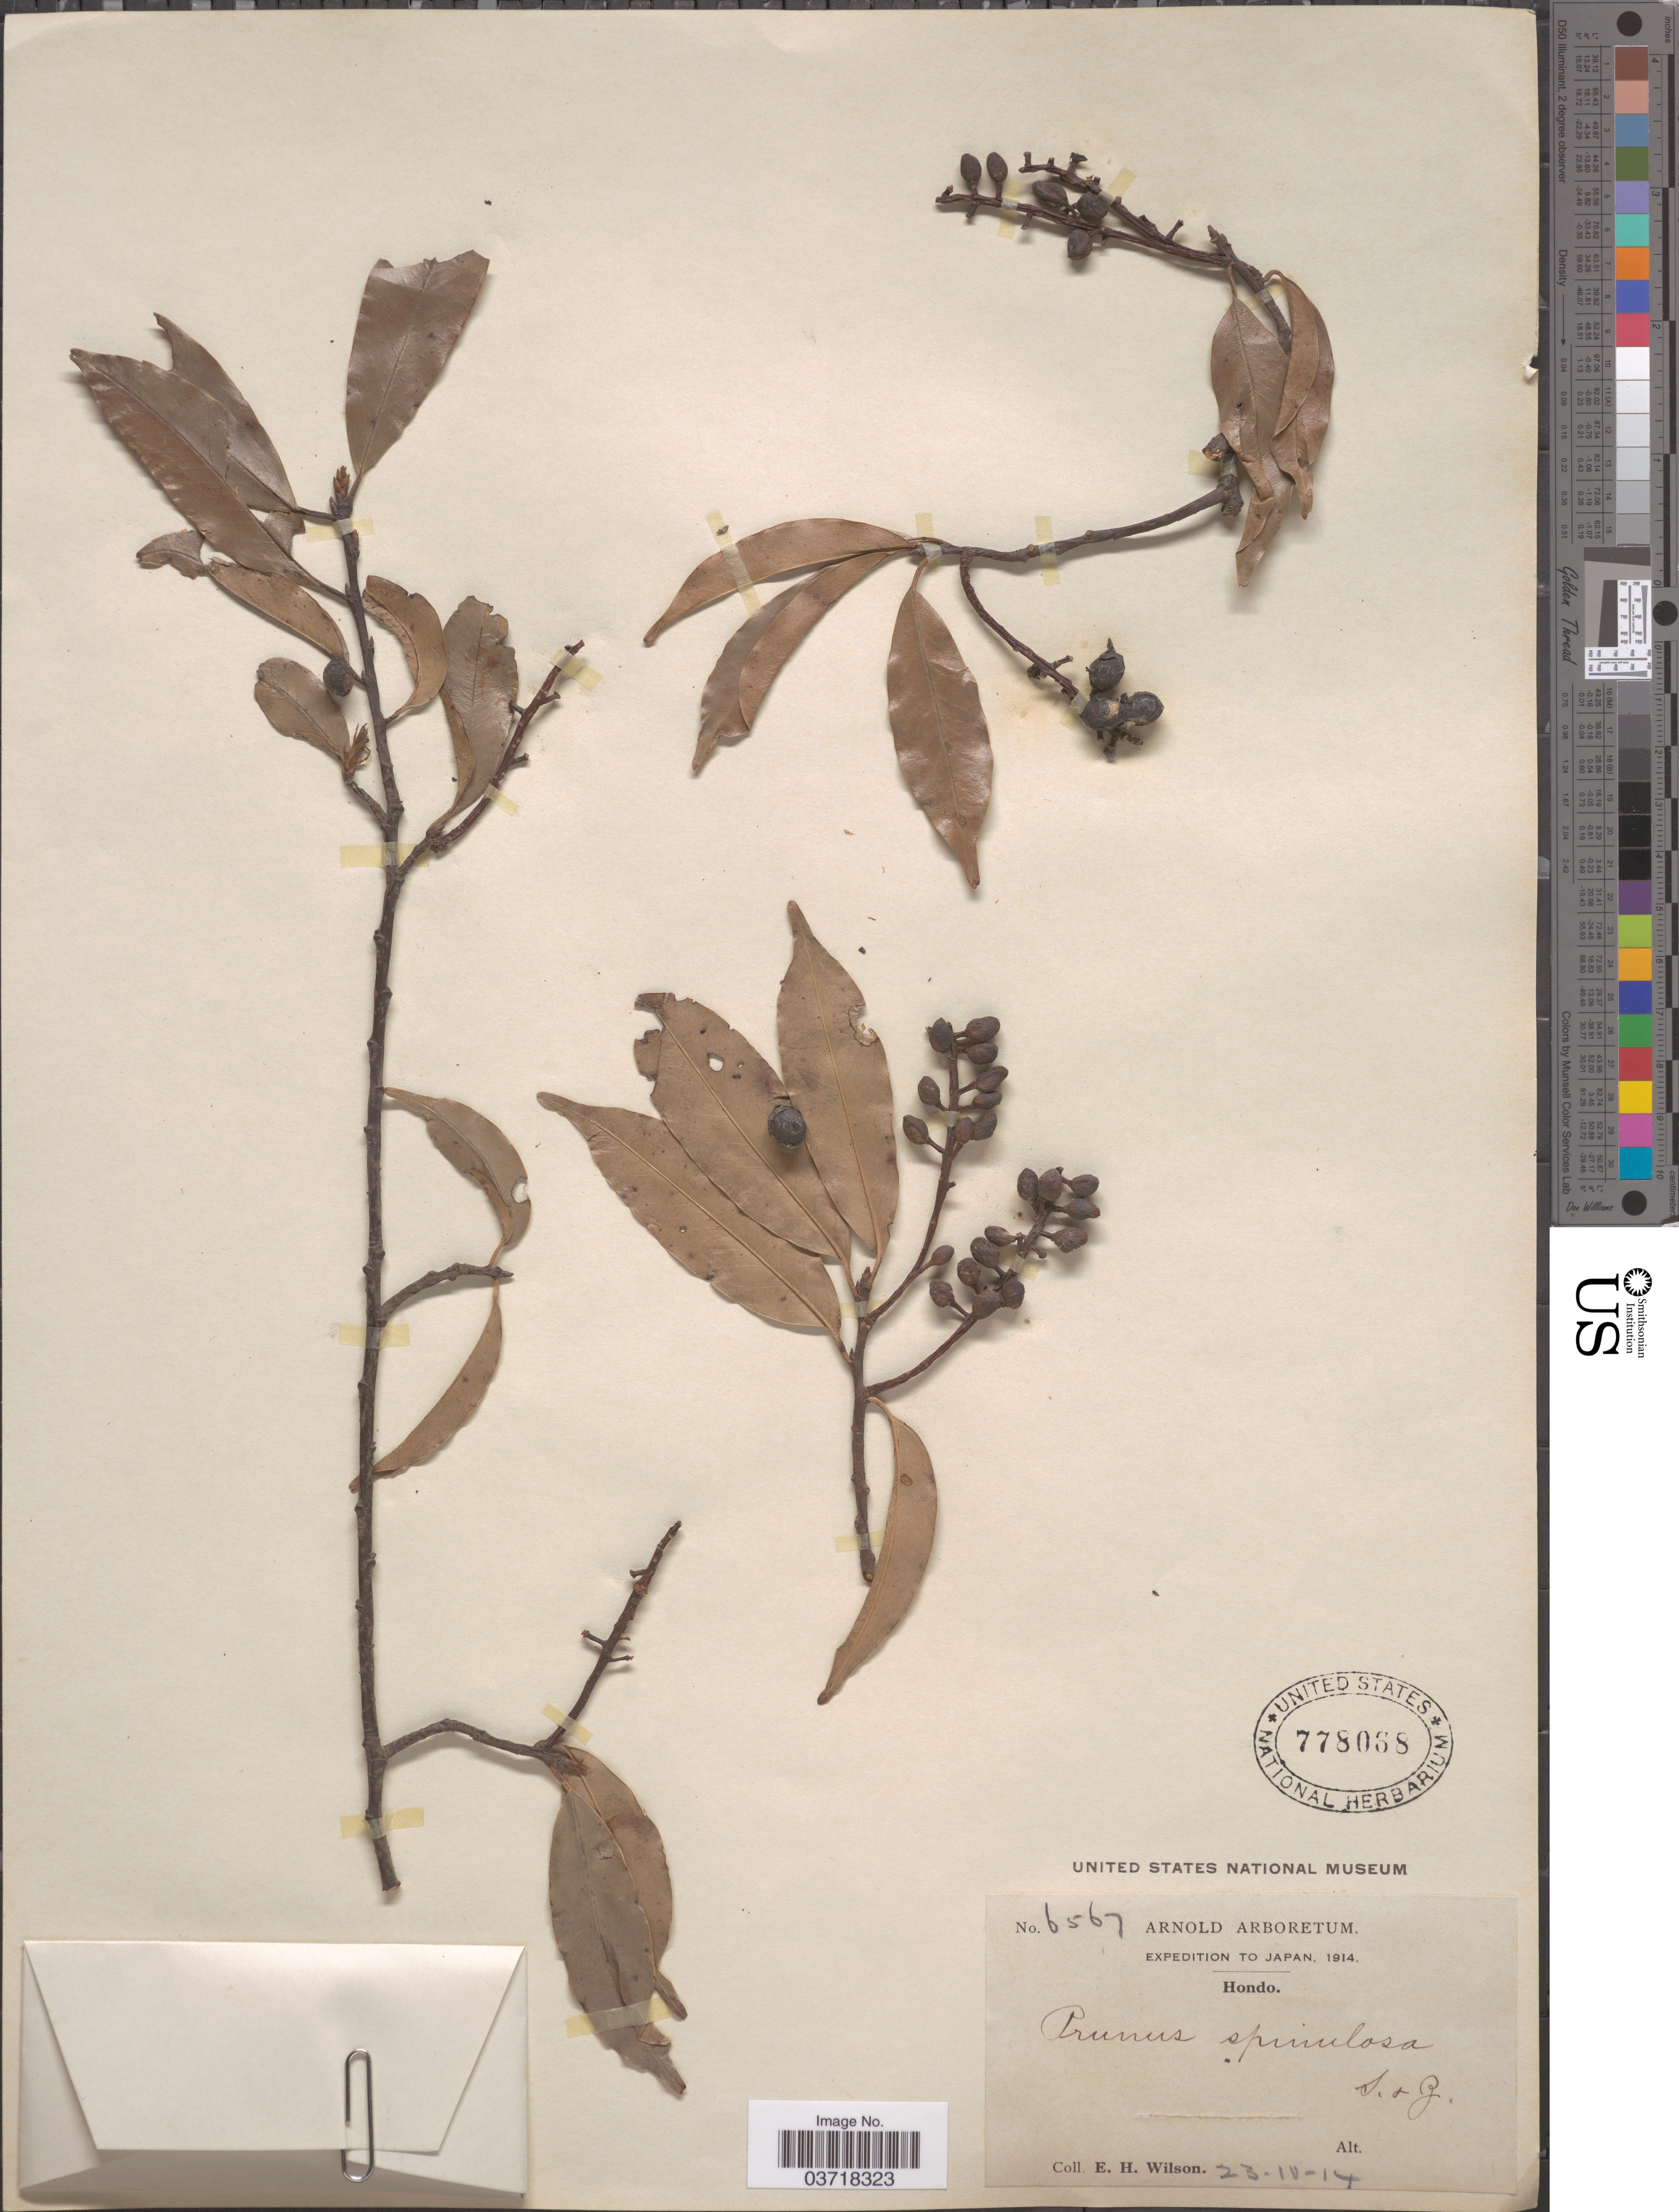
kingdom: Plantae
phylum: Tracheophyta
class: Magnoliopsida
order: Rosales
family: Rosaceae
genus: Prunus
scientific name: Prunus spinulosa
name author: Siebold & Zucc.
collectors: E. Wilson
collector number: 6567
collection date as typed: Transcribed d/m/y: 23/10/14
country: Japan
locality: Hondo.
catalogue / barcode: US 778068